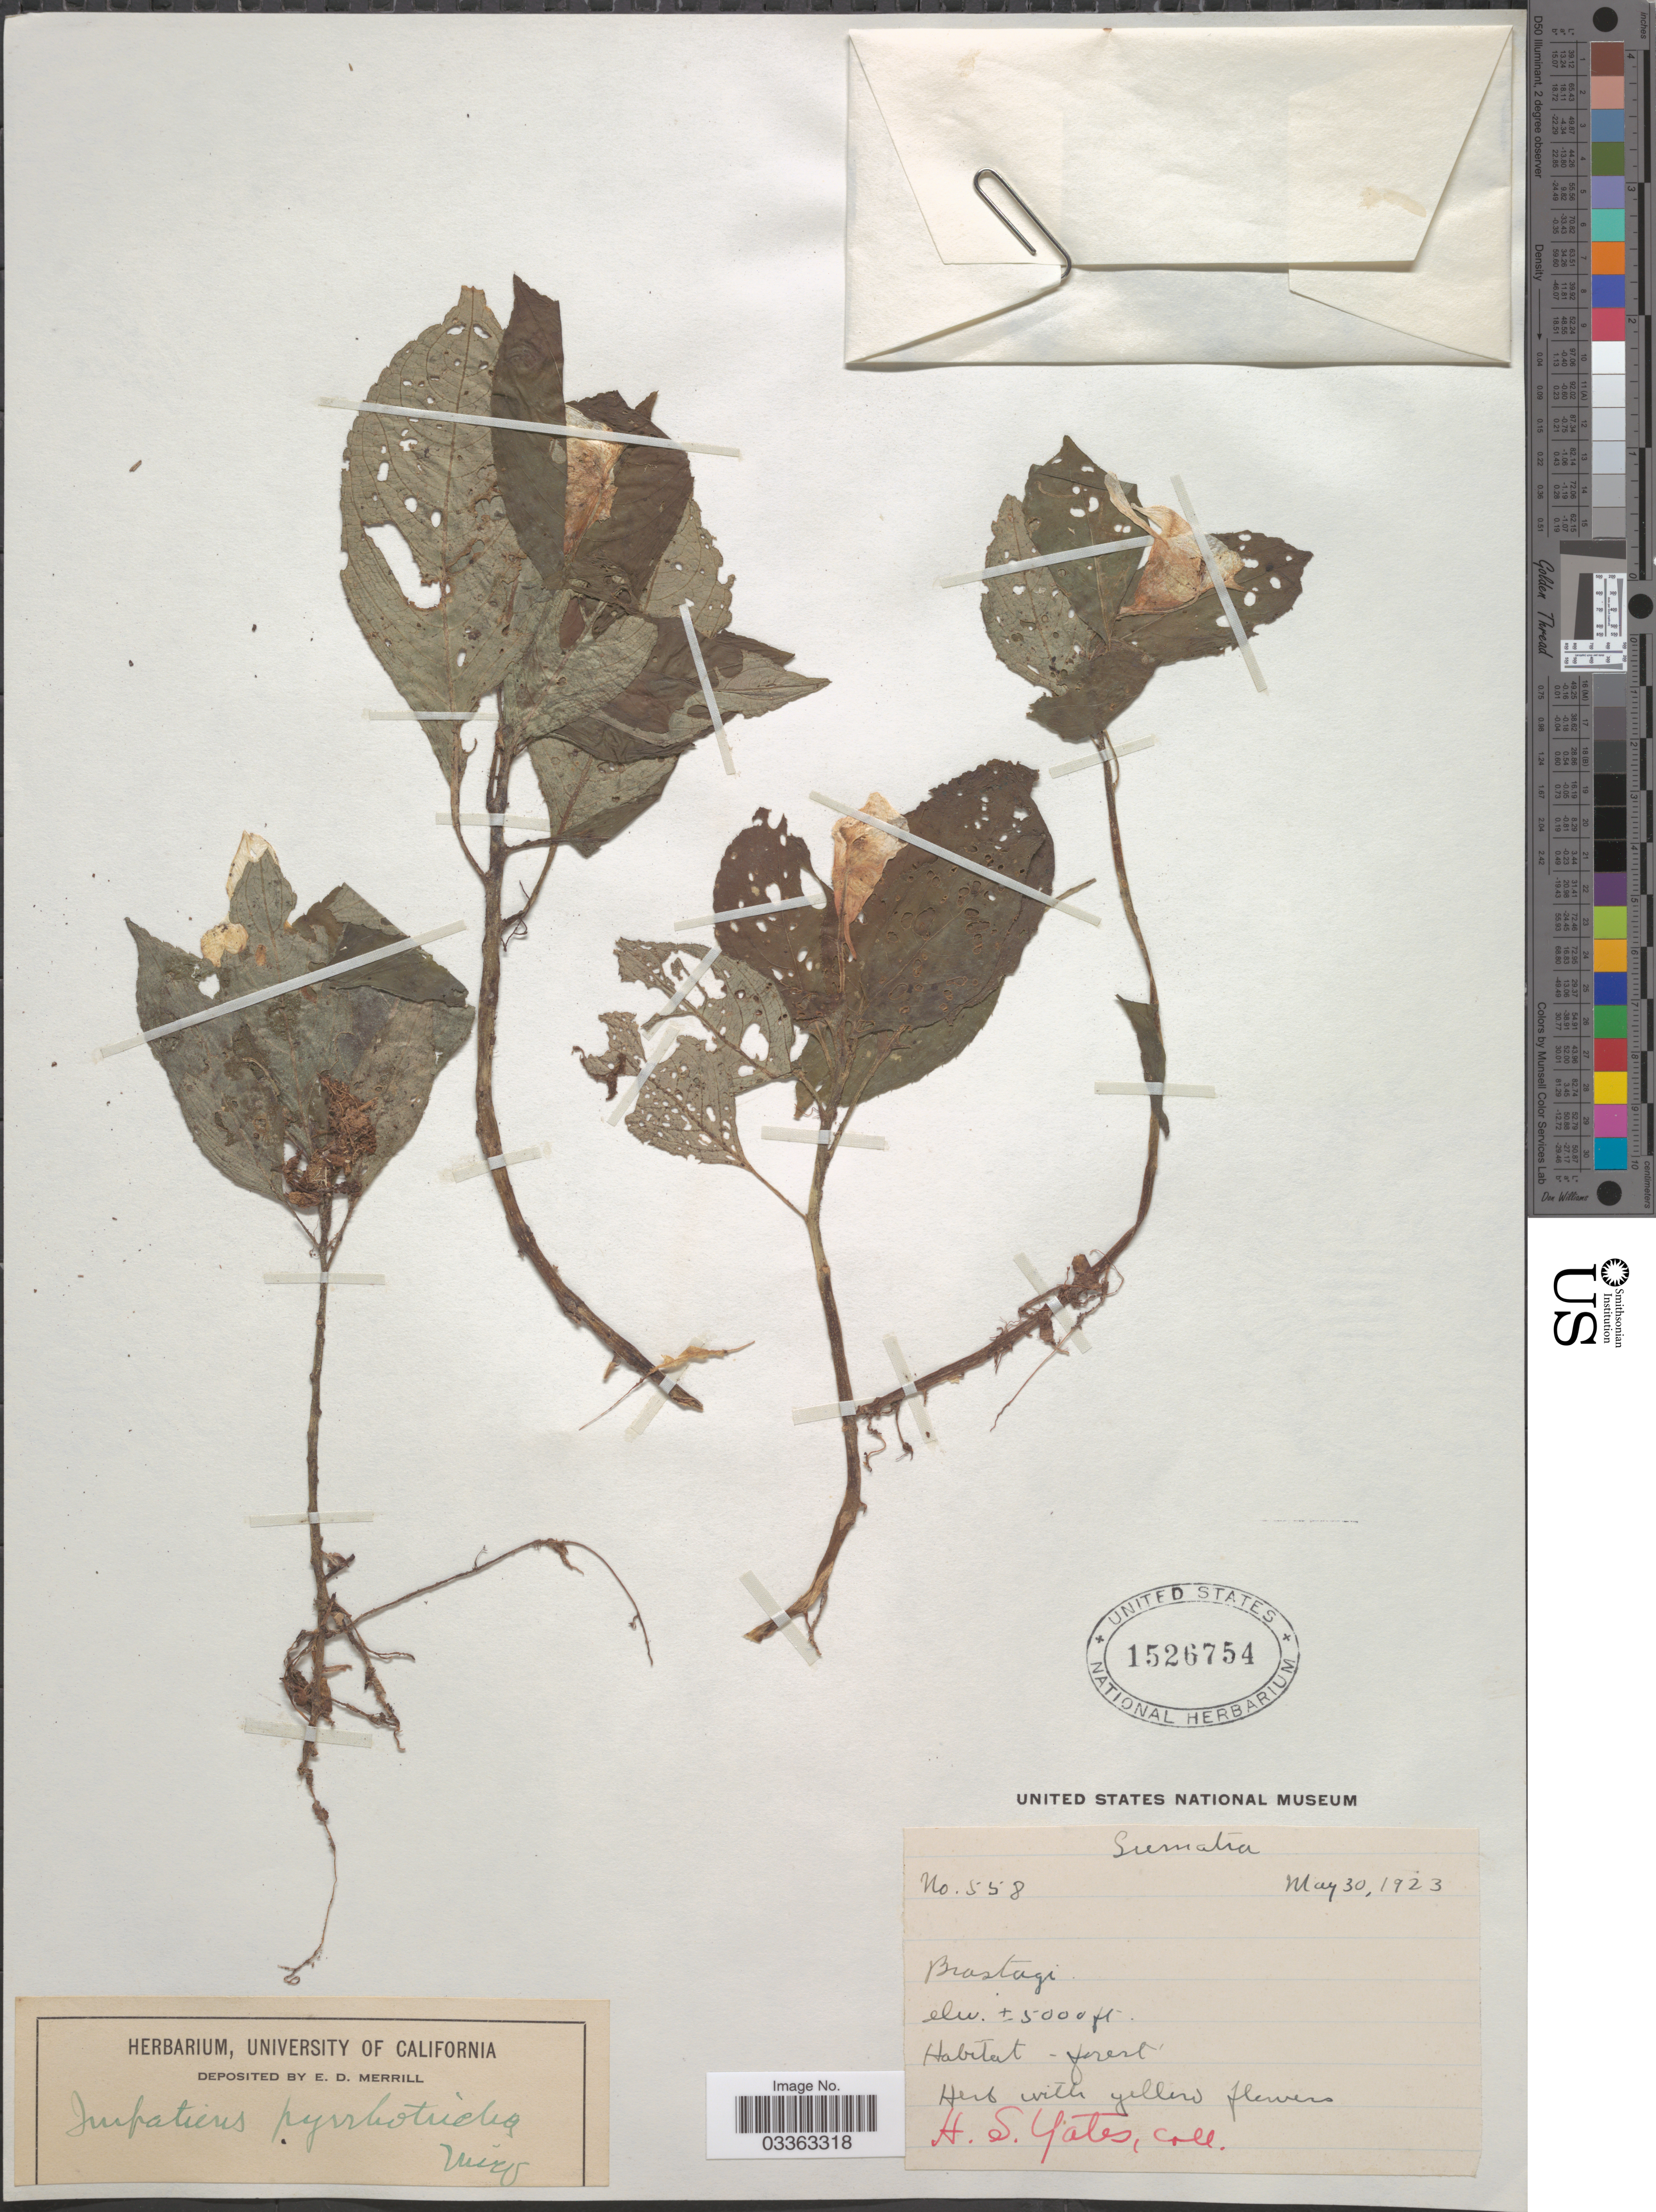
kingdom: Plantae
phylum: Tracheophyta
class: Magnoliopsida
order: Ericales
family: Balsaminaceae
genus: Impatiens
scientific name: Impatiens pyrhotricha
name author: Miq.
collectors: H. S. Yates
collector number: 558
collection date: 1923-05-30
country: Indonesia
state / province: Sumatra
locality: Brastagi.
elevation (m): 1524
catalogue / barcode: US 1526754